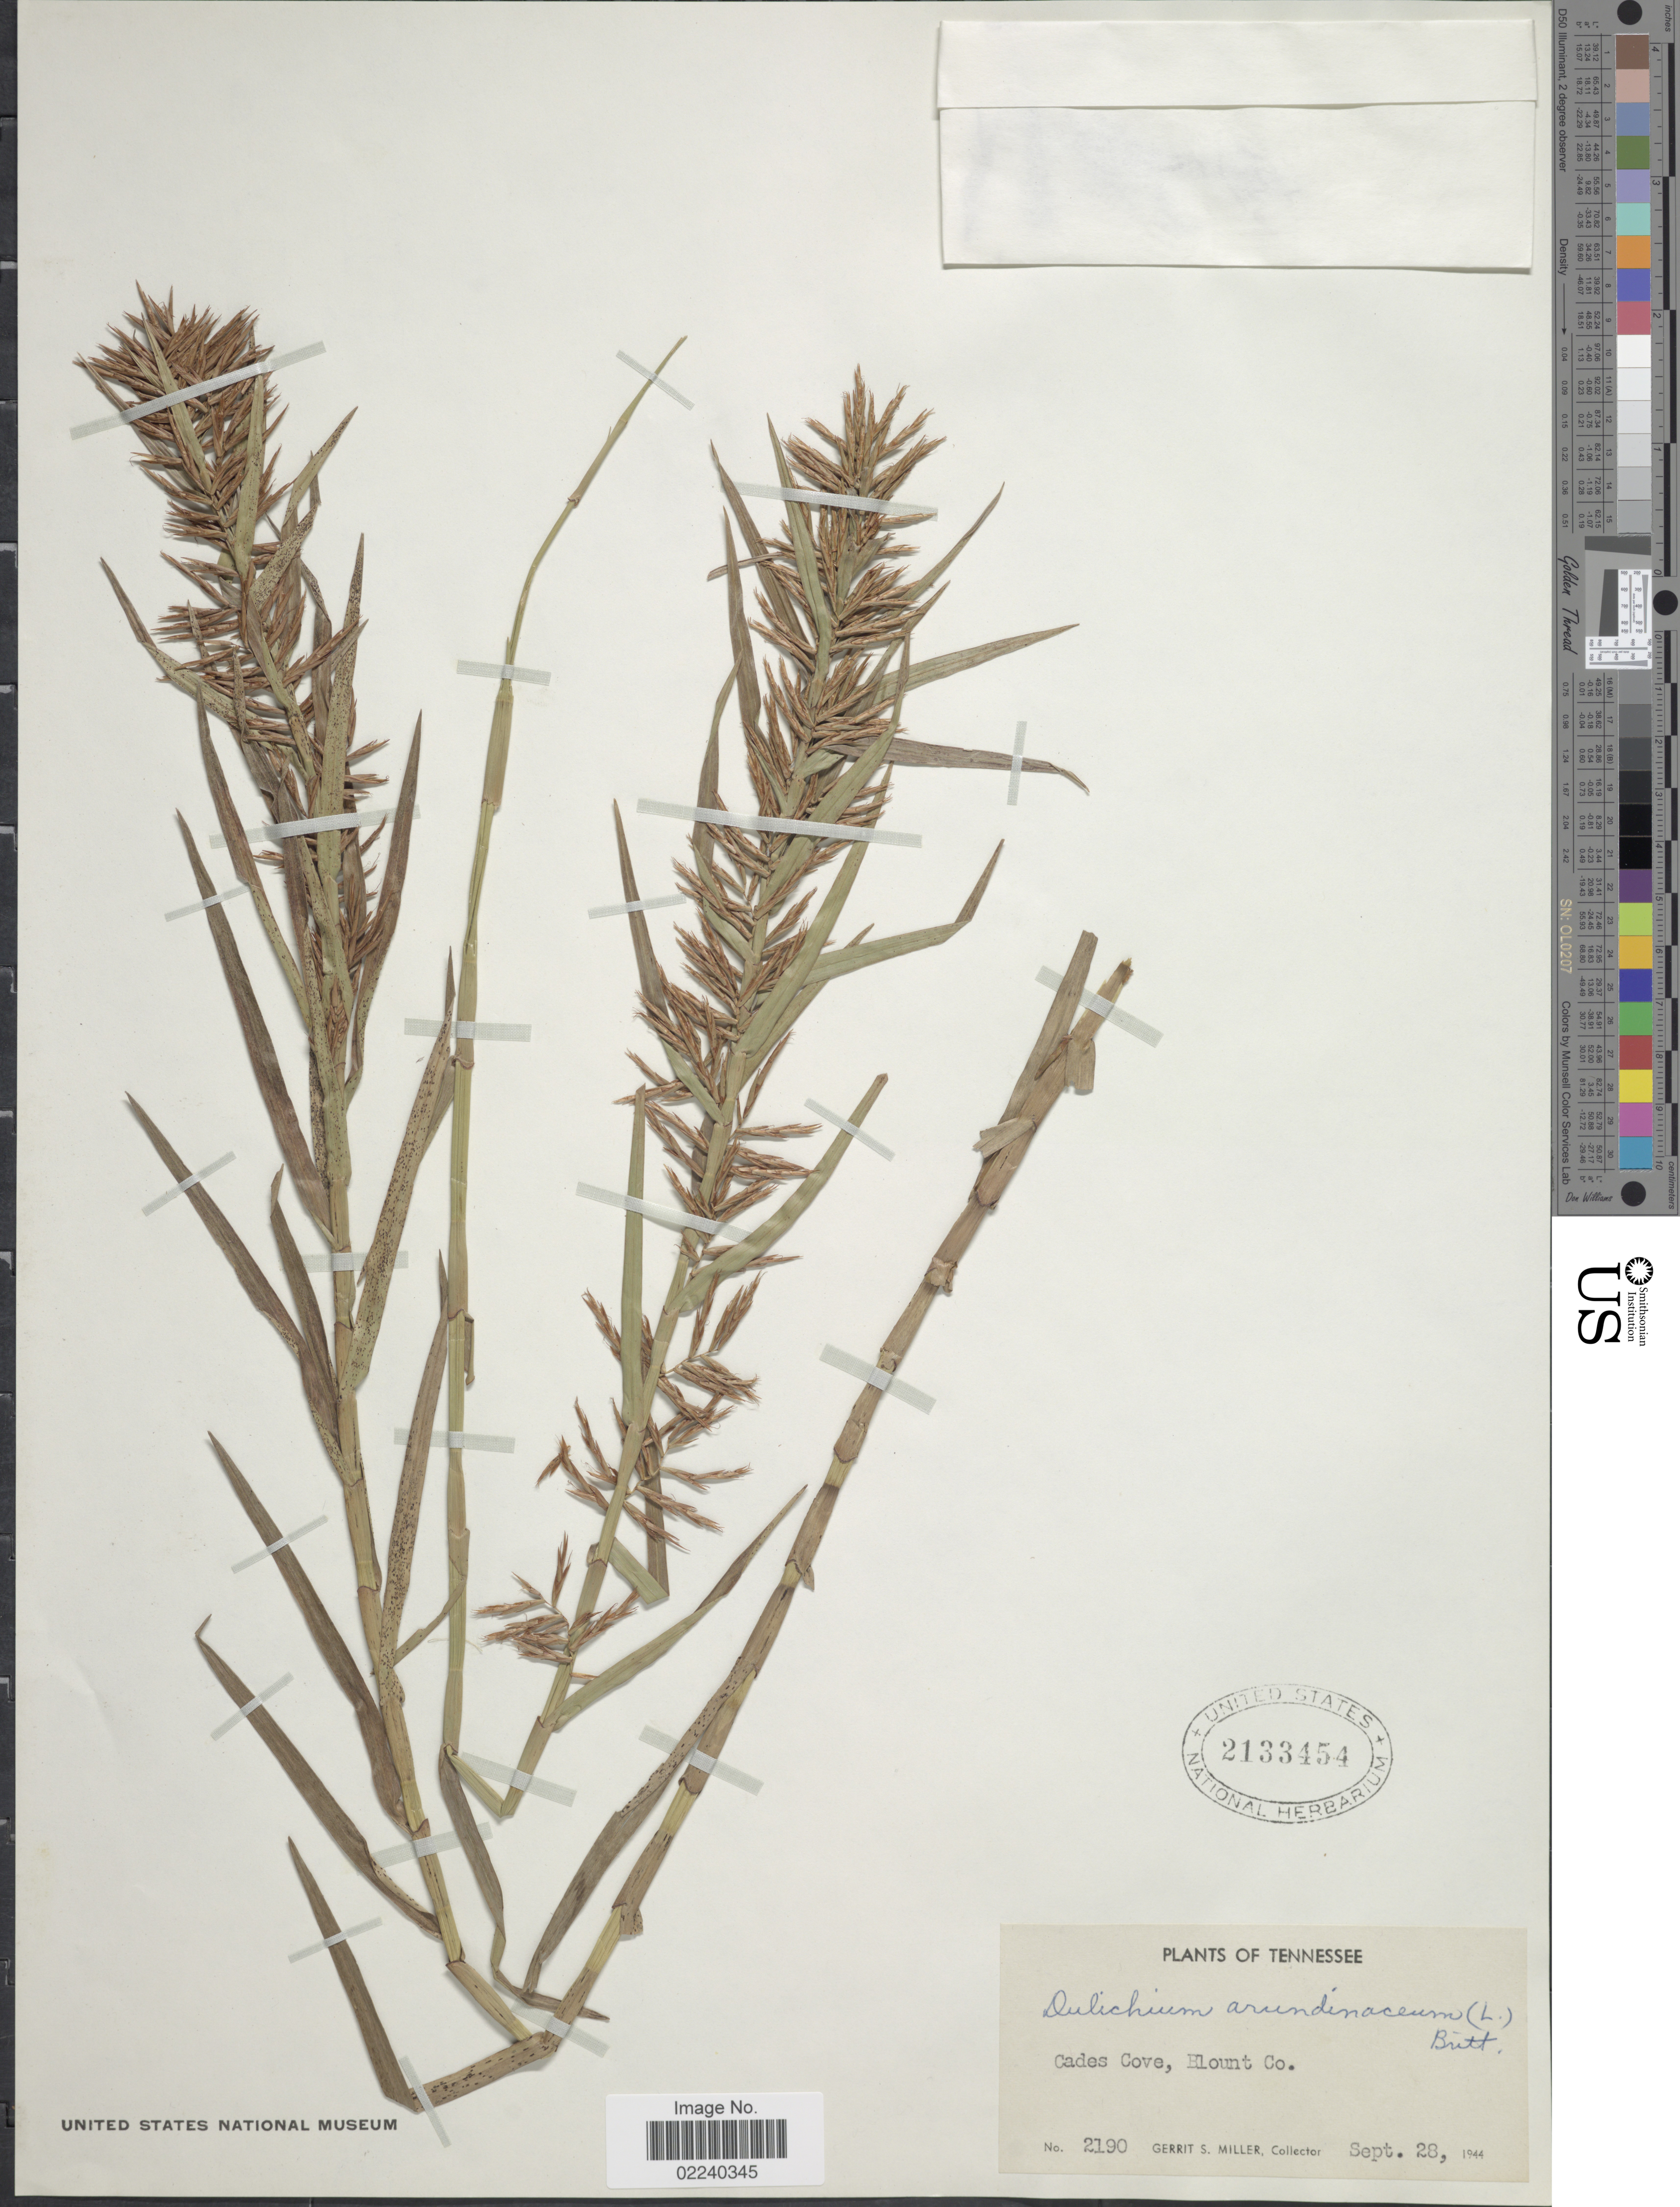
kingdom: Plantae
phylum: Tracheophyta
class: Liliopsida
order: Poales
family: Cyperaceae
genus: Dulichium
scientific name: Dulichium arundinaceum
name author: (L.) Britton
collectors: G. S. Miller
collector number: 2190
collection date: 1944-09-28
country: United States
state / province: Tennessee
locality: Cades Cove, Blount Co.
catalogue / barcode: US 2133454